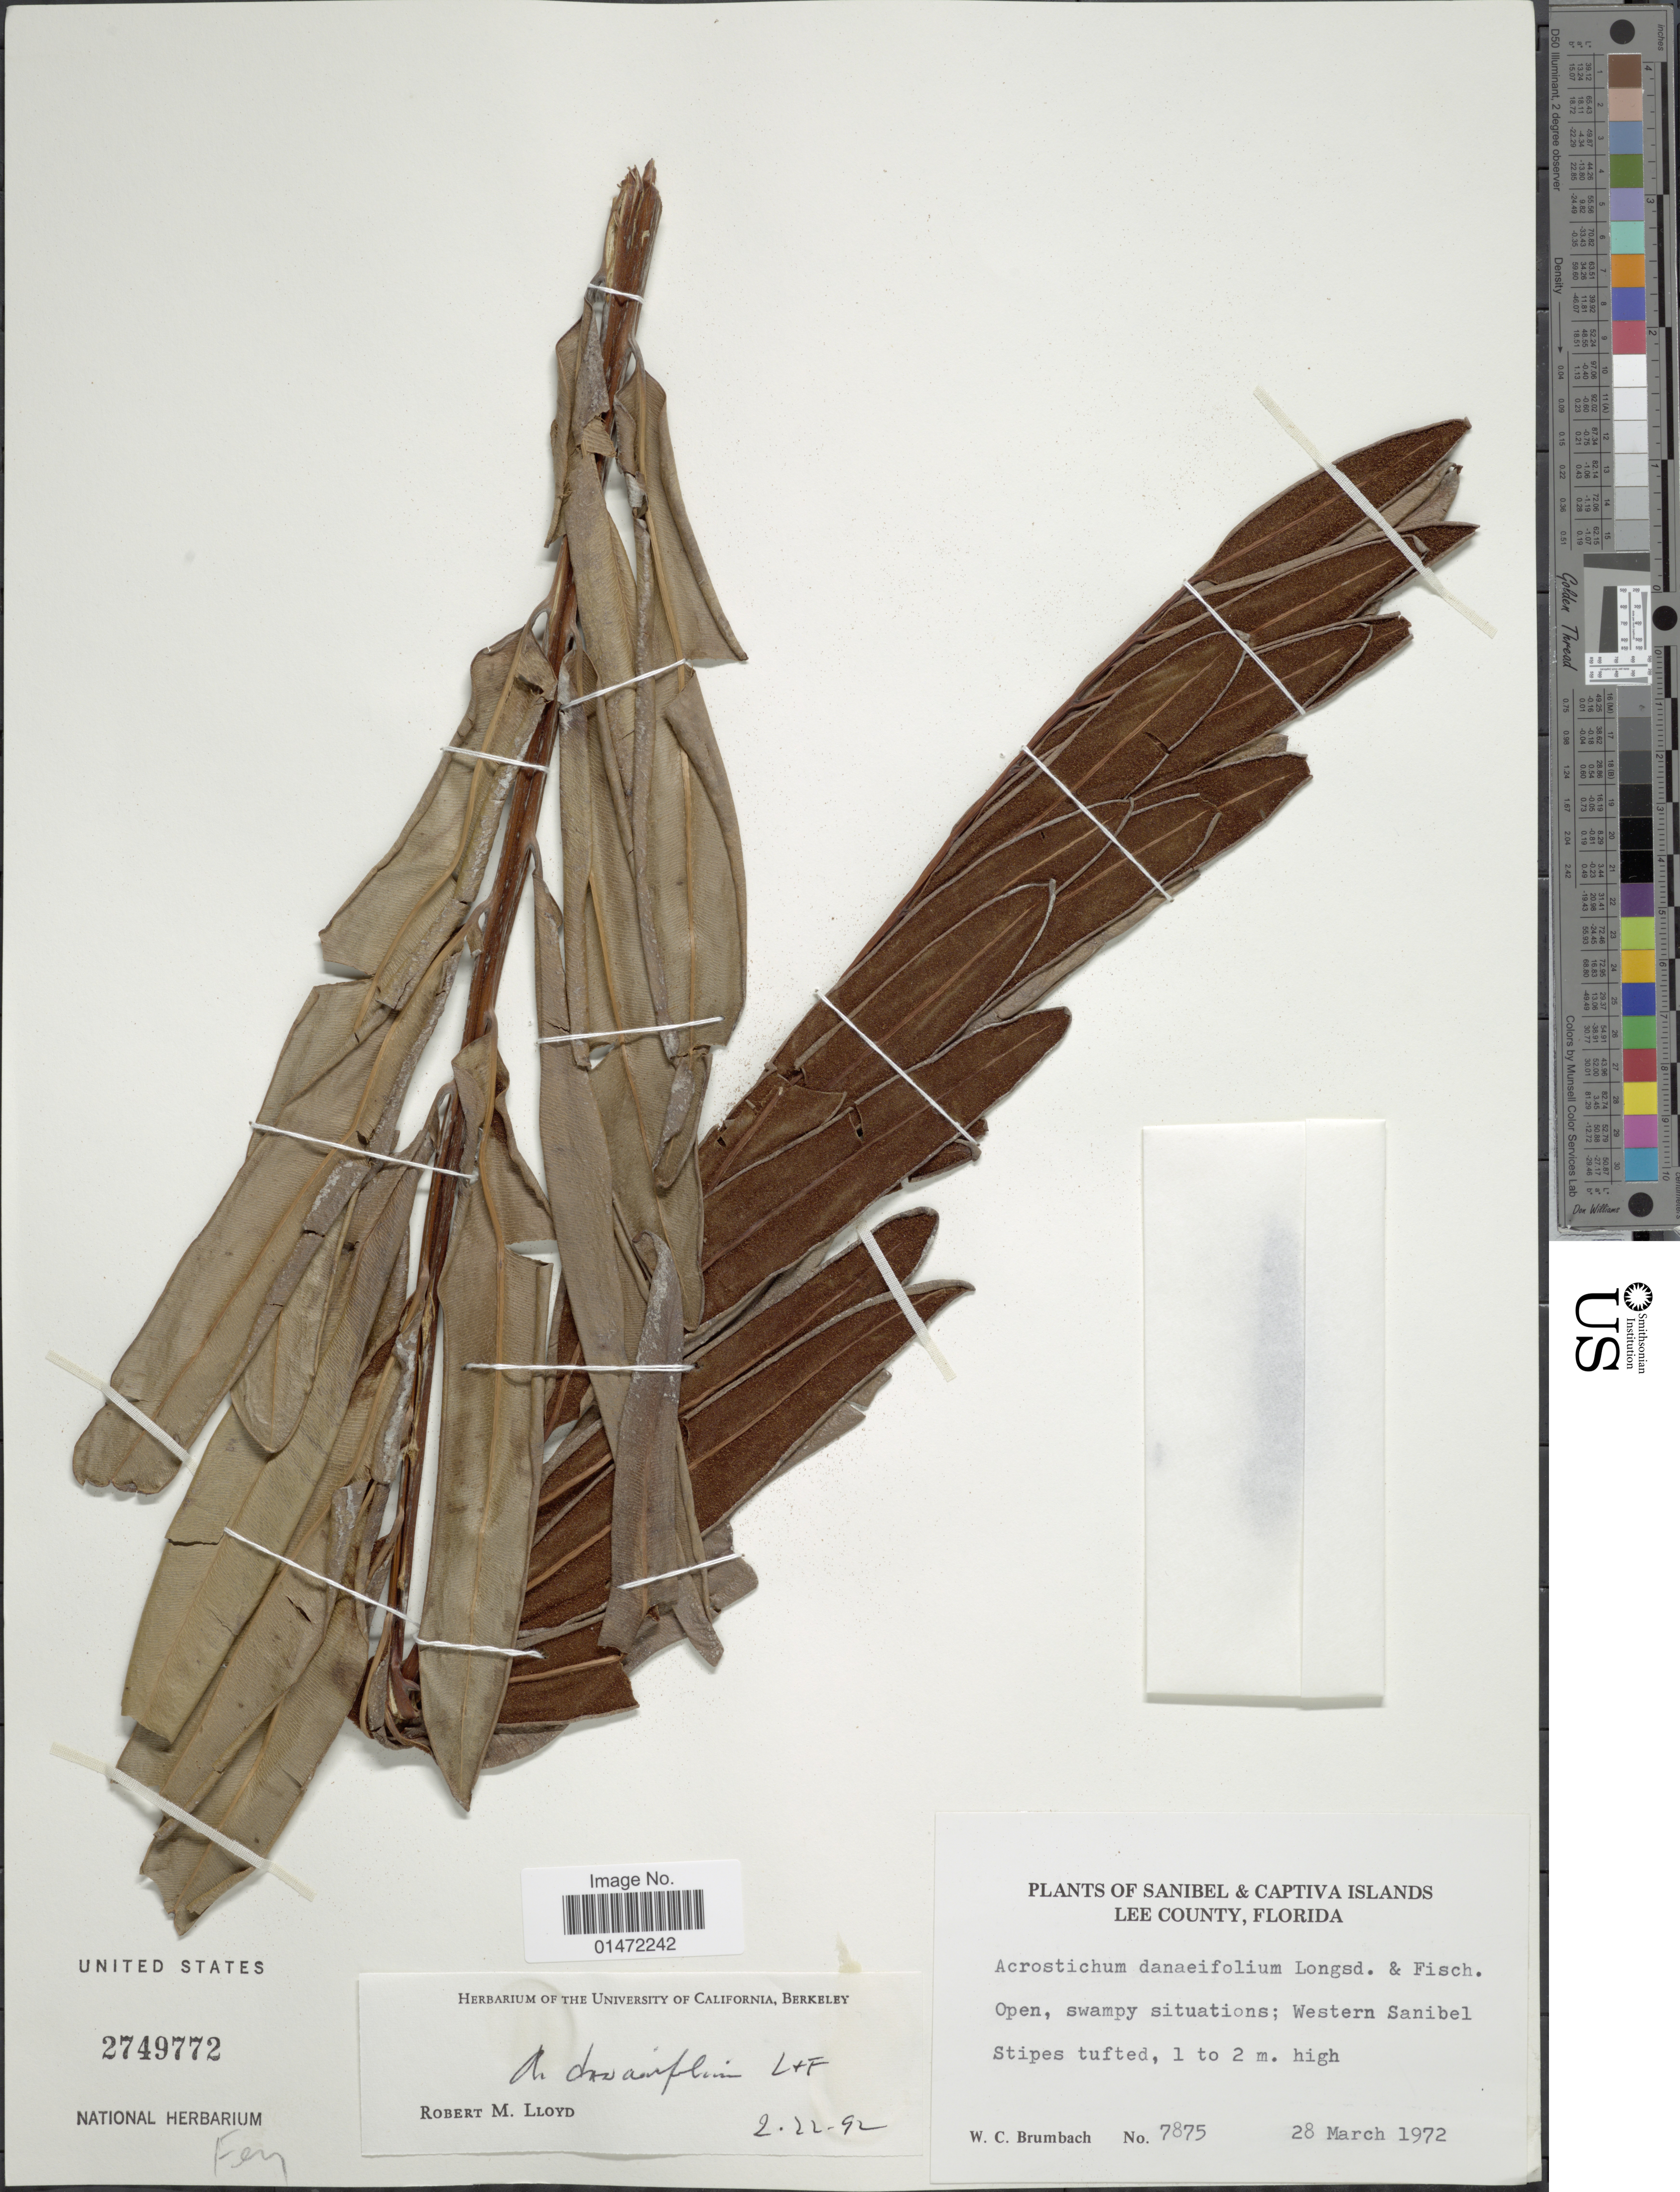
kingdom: Plantae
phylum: Tracheophyta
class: Polypodiopsida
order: Polypodiales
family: Pteridaceae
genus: Acrostichum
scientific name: Acrostichum danaeifolium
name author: Langsd. & Fisch.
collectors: W. C. Brumbach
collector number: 7875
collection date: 1972-03-28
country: United States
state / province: Florida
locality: Sanibel & Captiva Islands. Lee County. Western Sanibel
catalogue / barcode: US 2749772